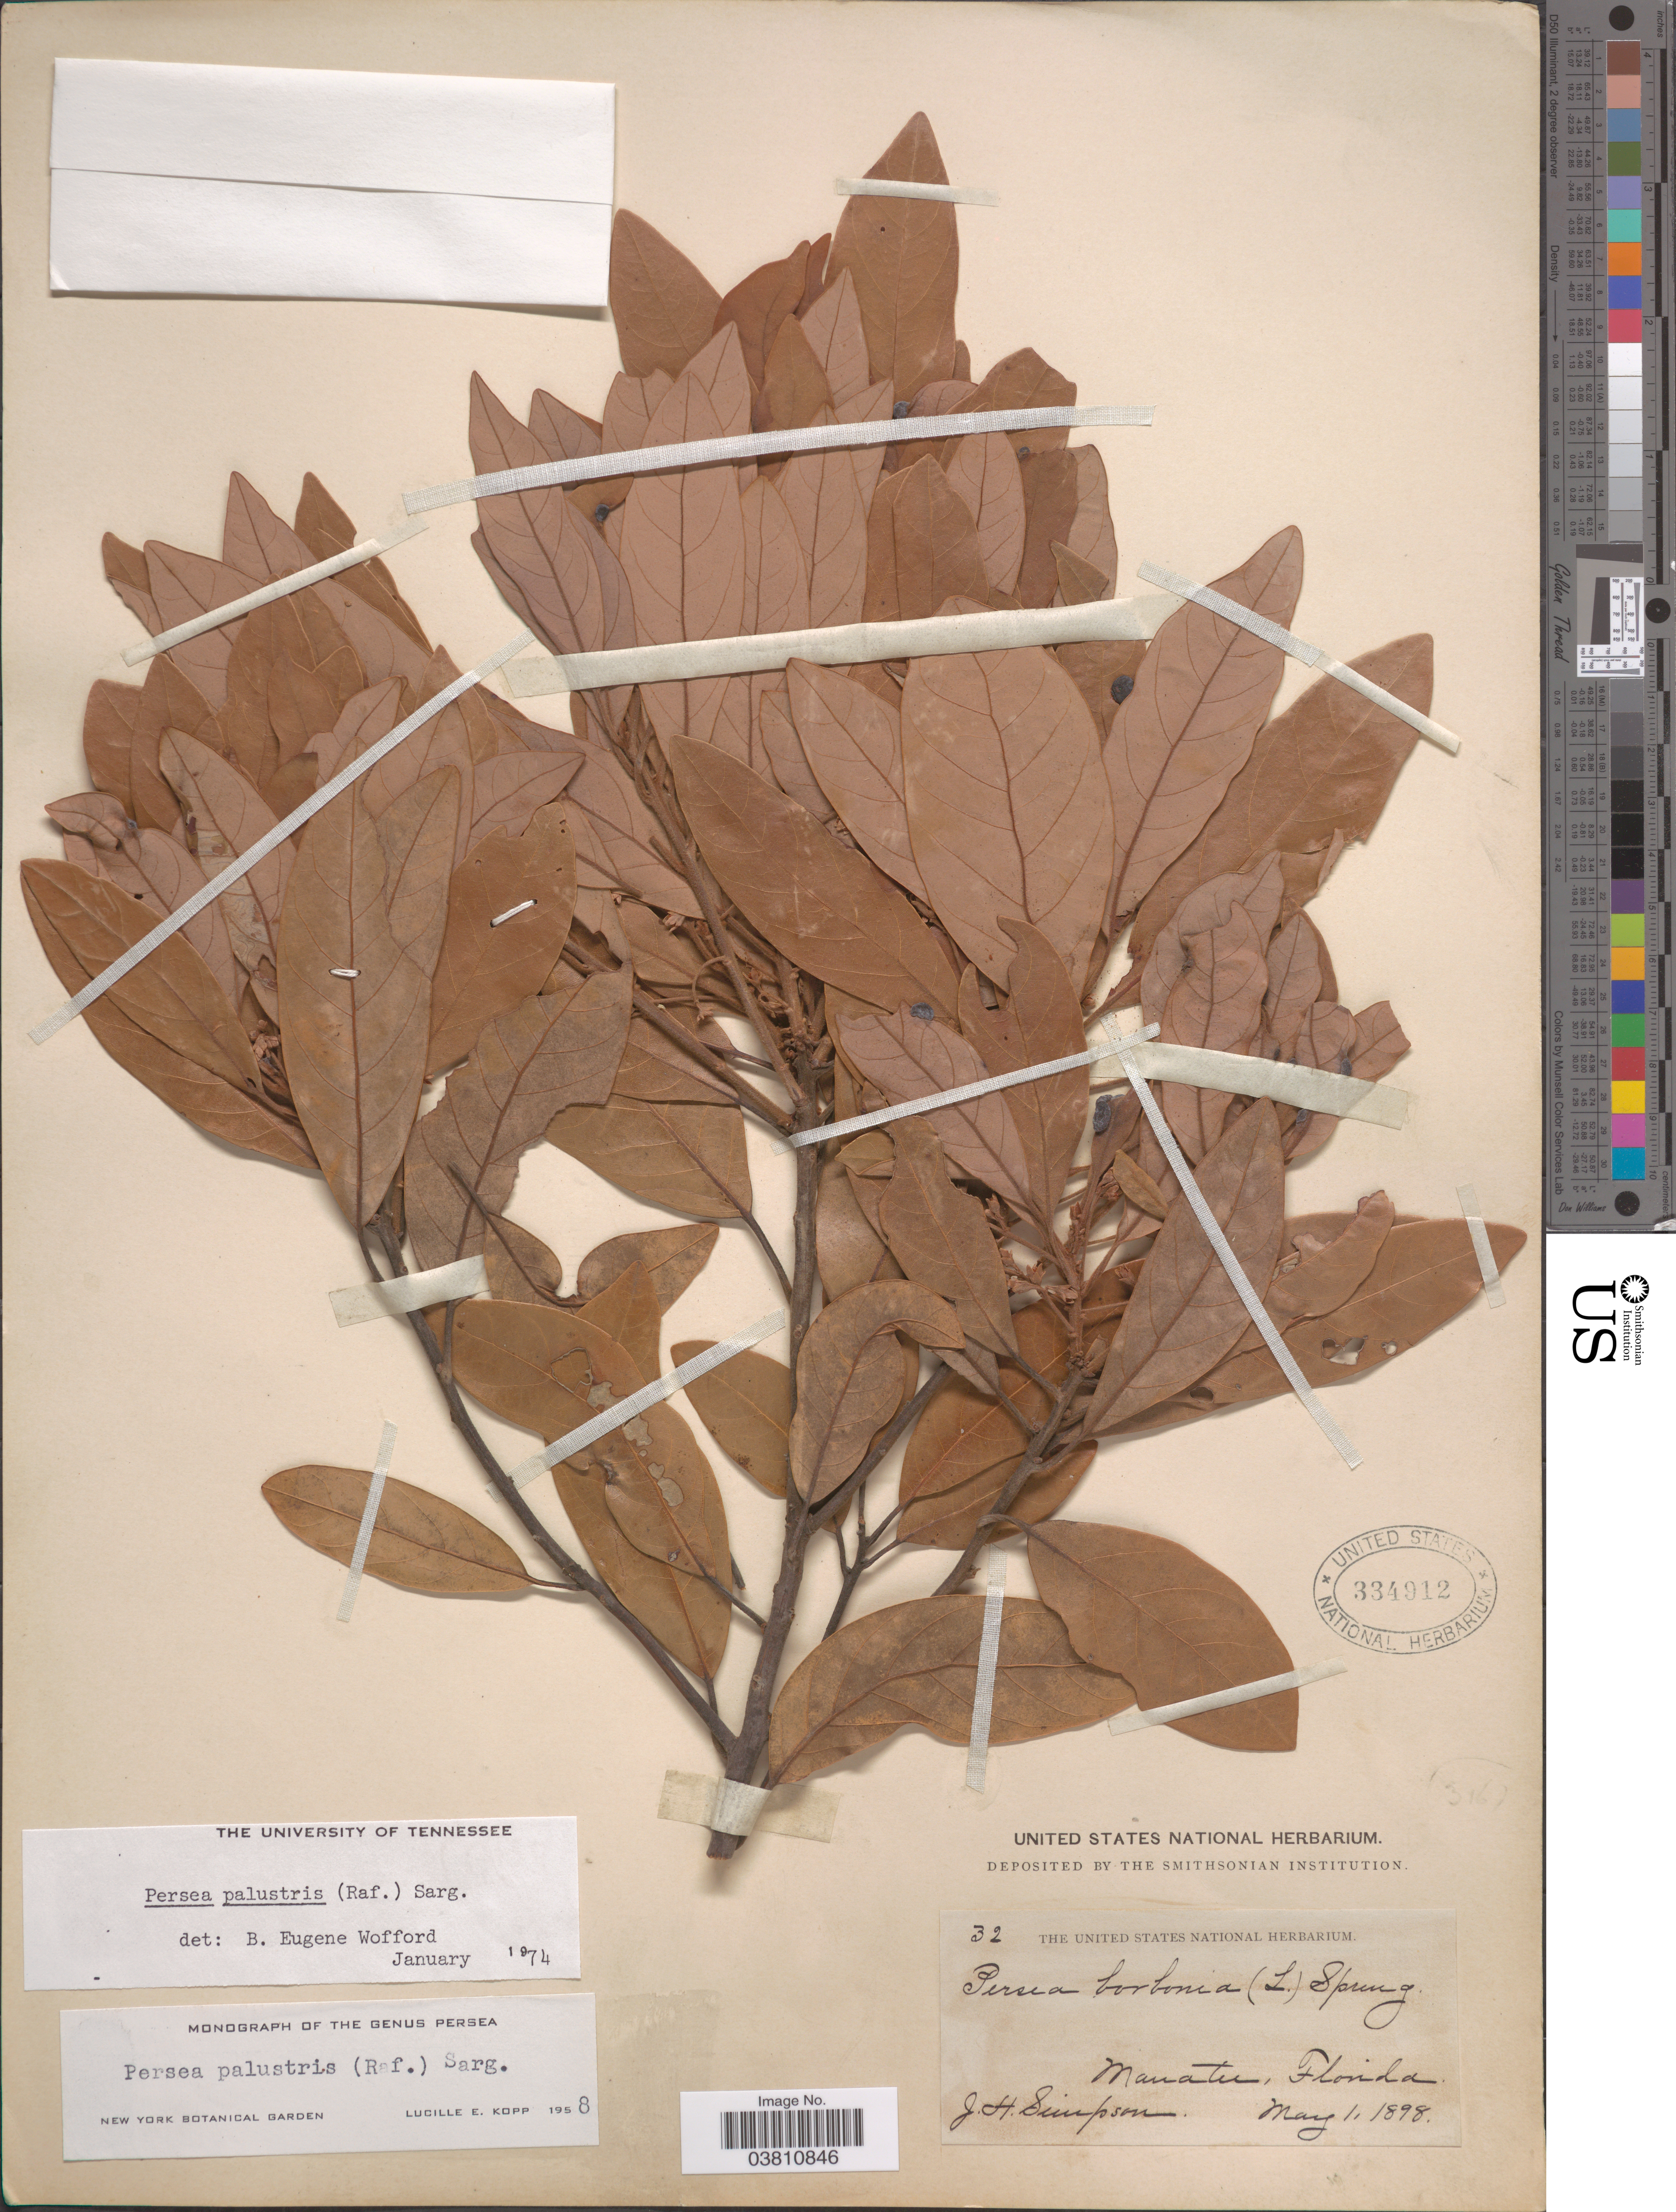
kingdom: Plantae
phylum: Tracheophyta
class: Magnoliopsida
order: Laurales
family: Lauraceae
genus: Persea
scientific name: Persea palustris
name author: (Raf.) Sarg.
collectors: J. H. Simpson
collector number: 32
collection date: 1898-05-01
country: United States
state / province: Florida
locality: Manatee.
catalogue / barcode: US 334912